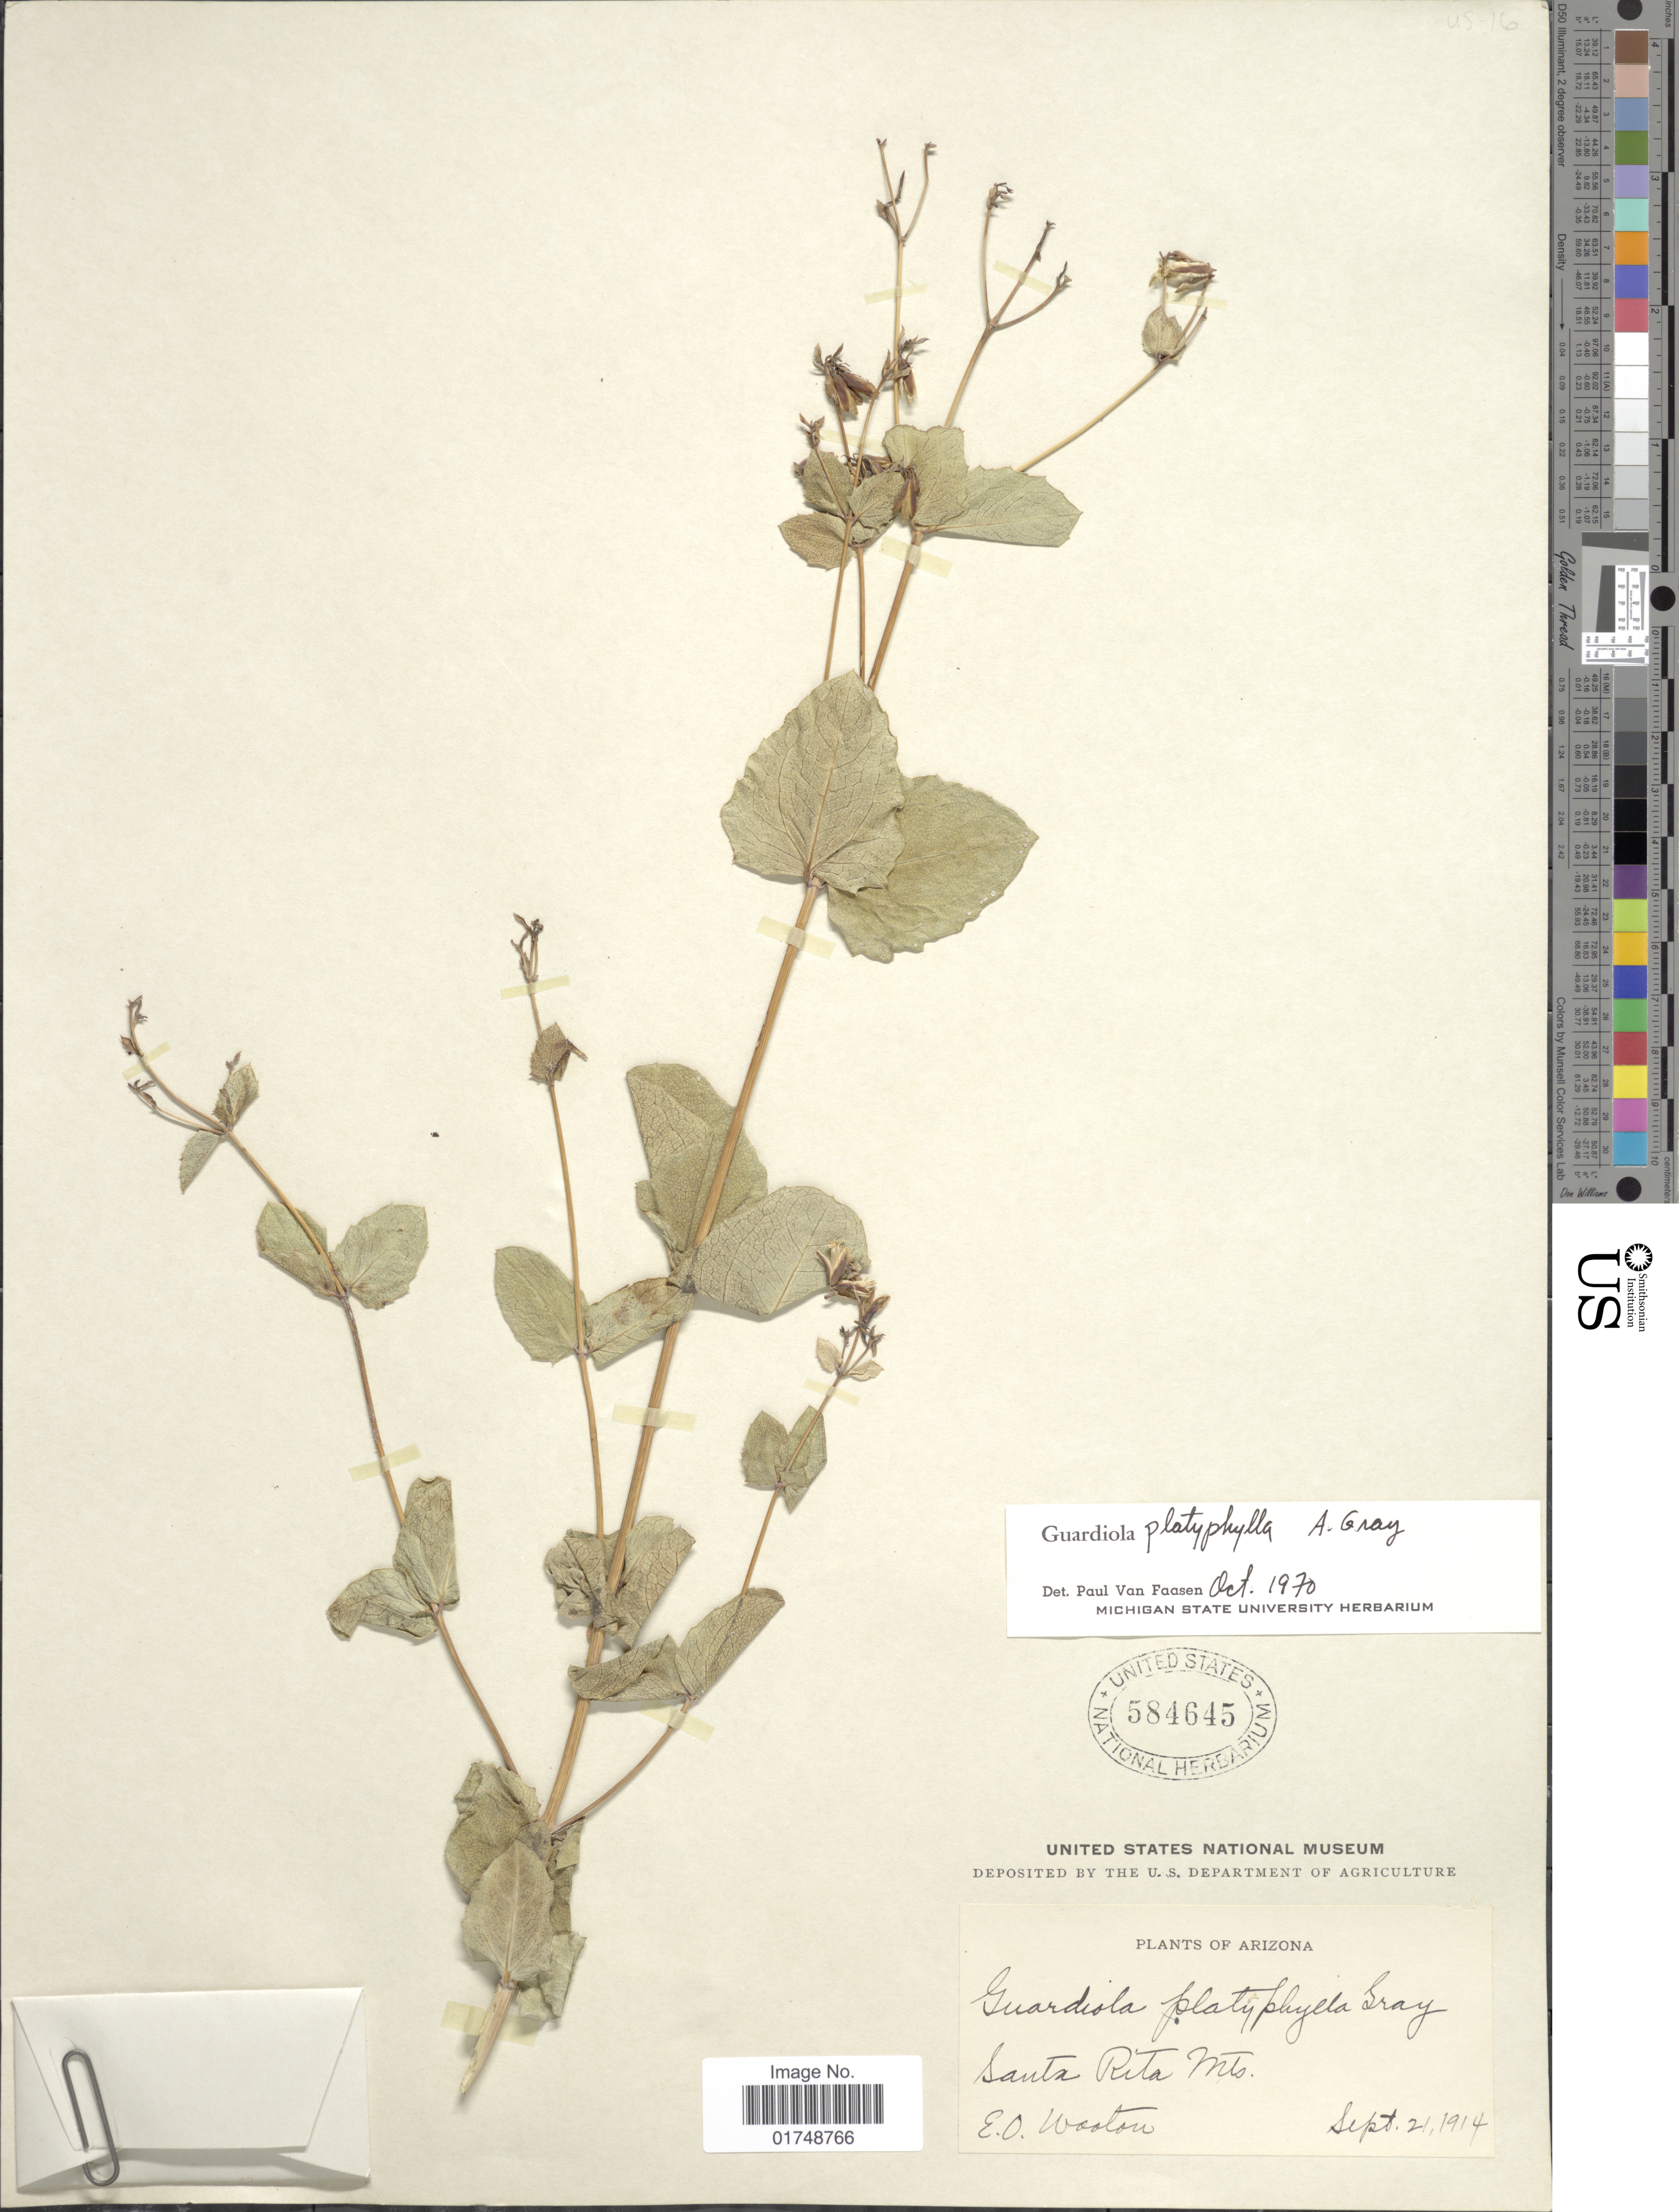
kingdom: Plantae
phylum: Tracheophyta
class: Magnoliopsida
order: Asterales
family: Asteraceae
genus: Guardiola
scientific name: Guardiola platyphylla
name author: A. Gray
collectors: E. O. Wooton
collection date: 1914-09-21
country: United States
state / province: Arizona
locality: Santa Rita Mts.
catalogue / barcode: US 584645